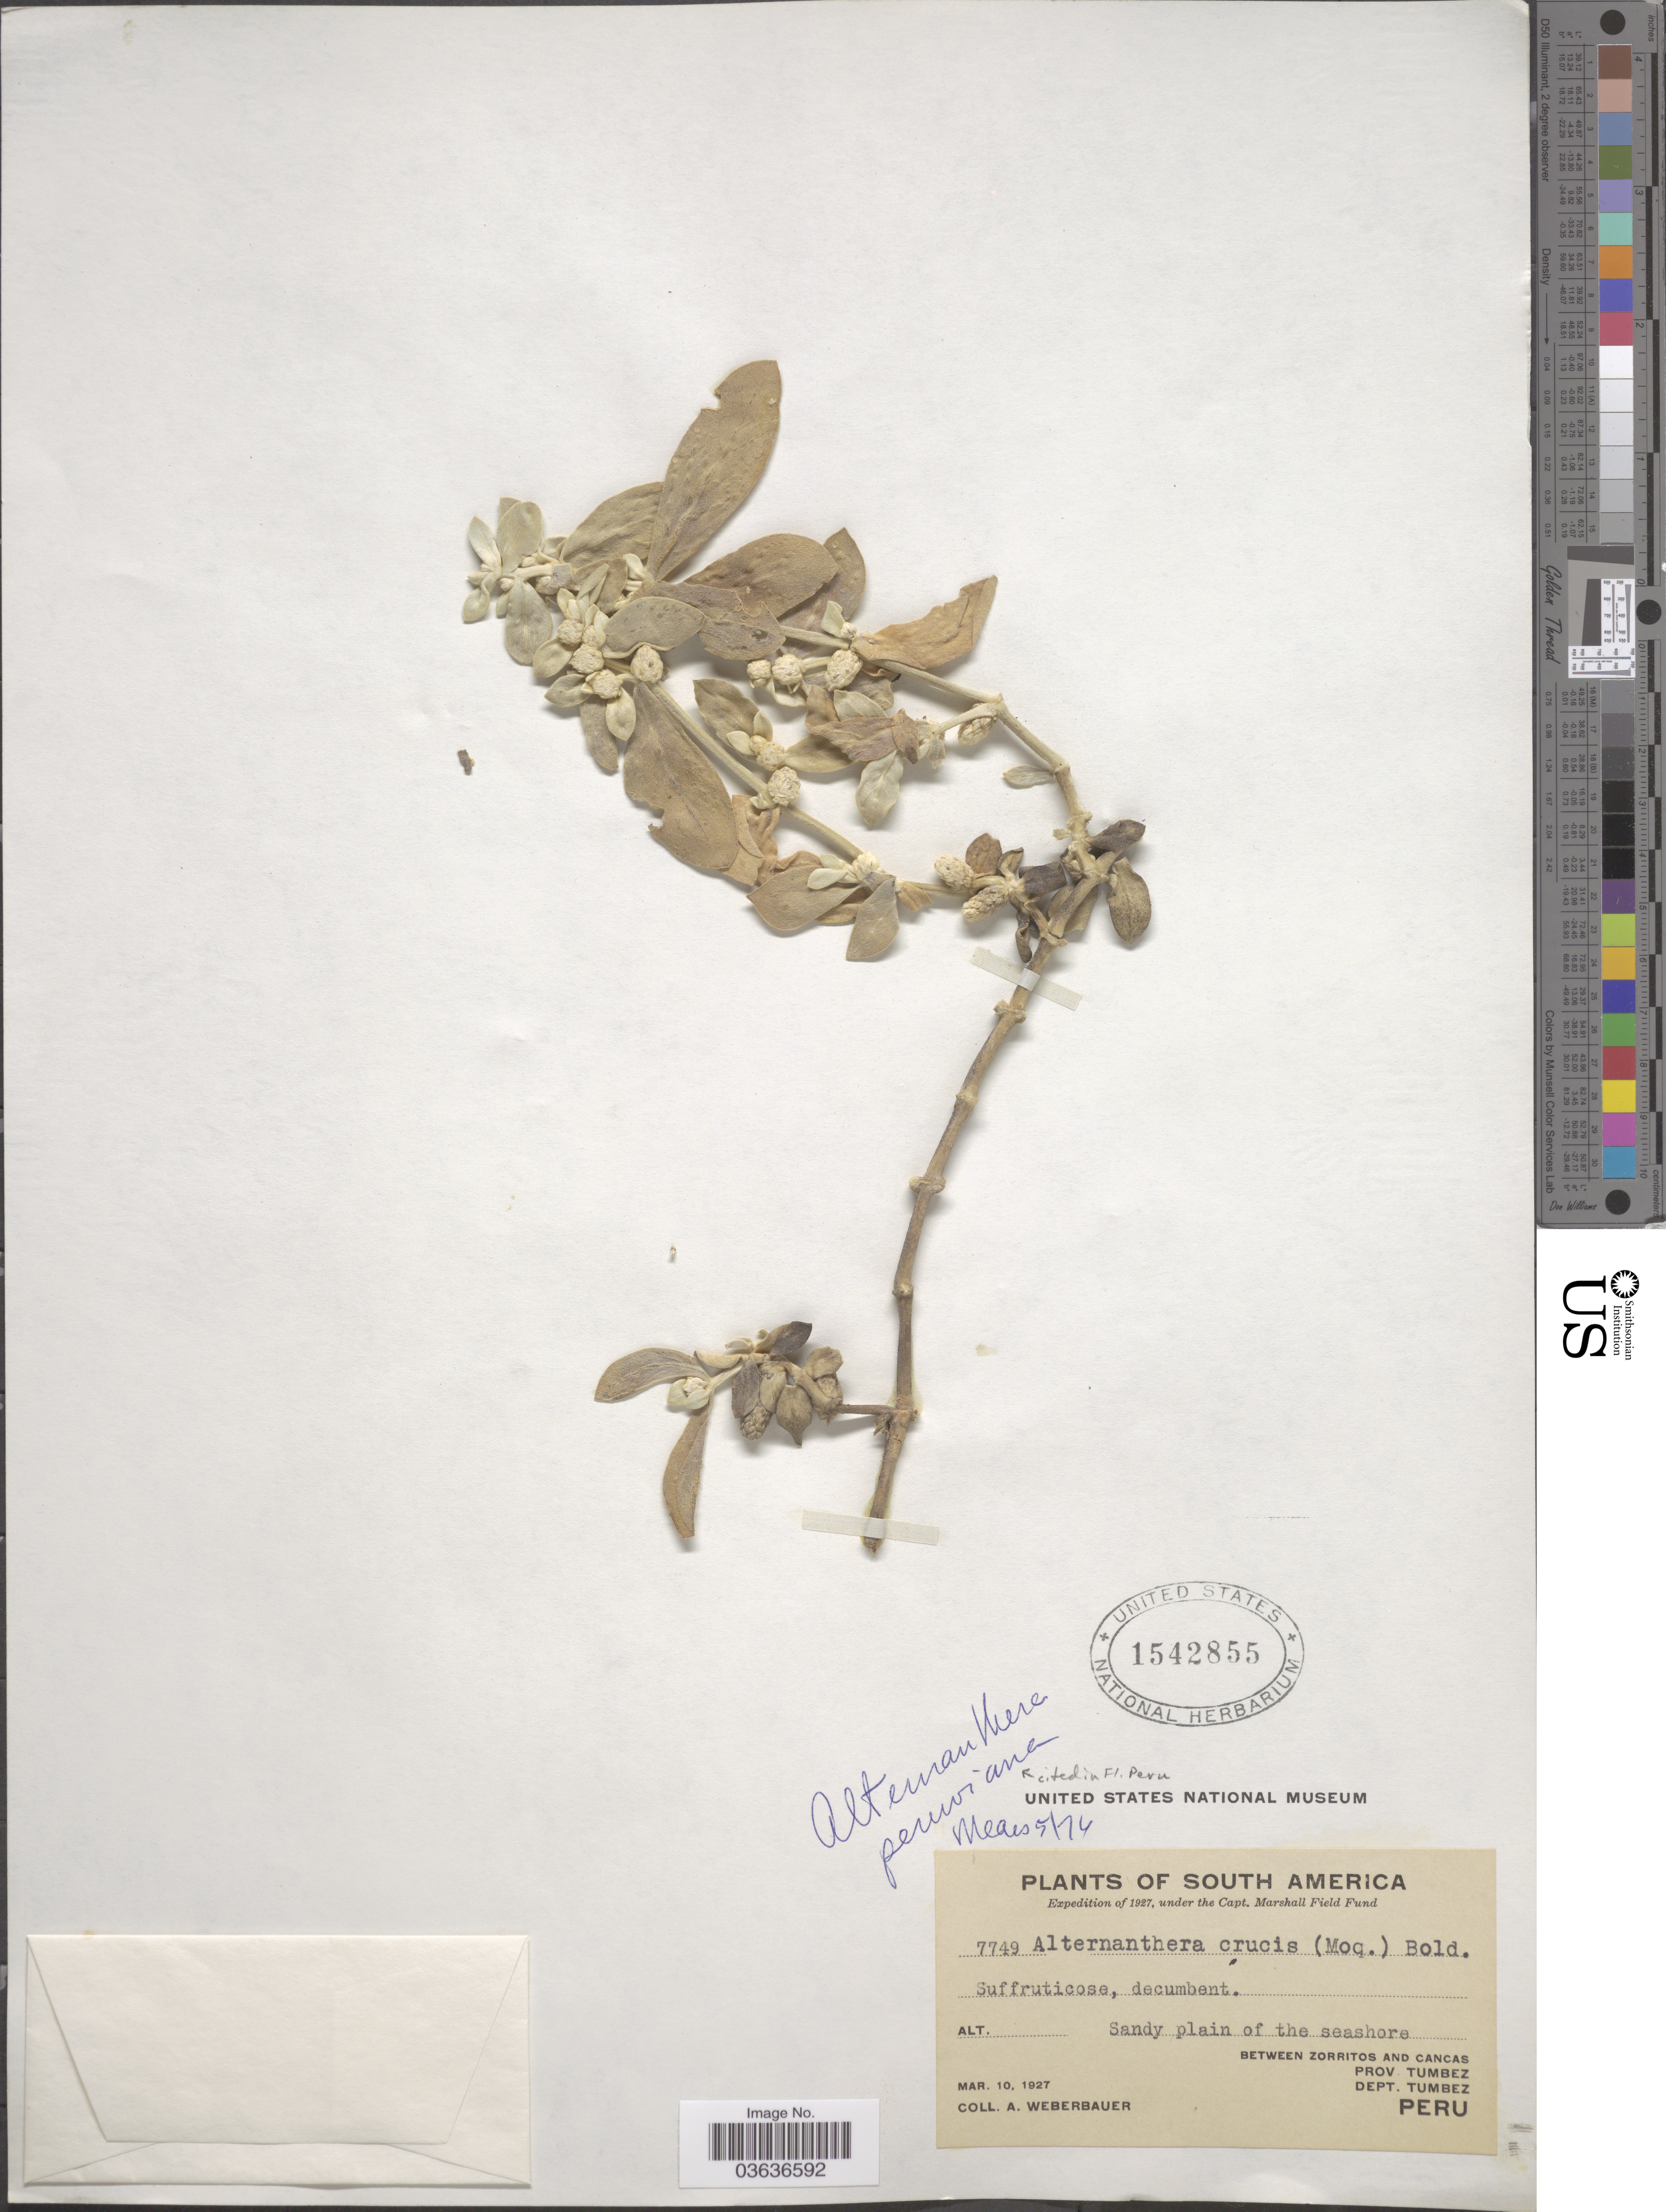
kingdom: Plantae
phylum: Tracheophyta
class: Magnoliopsida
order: Caryophyllales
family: Amaranthaceae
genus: Alternanthera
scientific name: Alternanthera peruviana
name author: (Moq.) Suess.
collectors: A. Weberbauer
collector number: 7749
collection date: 1927-03-10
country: Peru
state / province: Tumbes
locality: Sandy plain of the seashore. Between Zorritos and Cancas. Dept. Tumbez.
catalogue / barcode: US 1542855